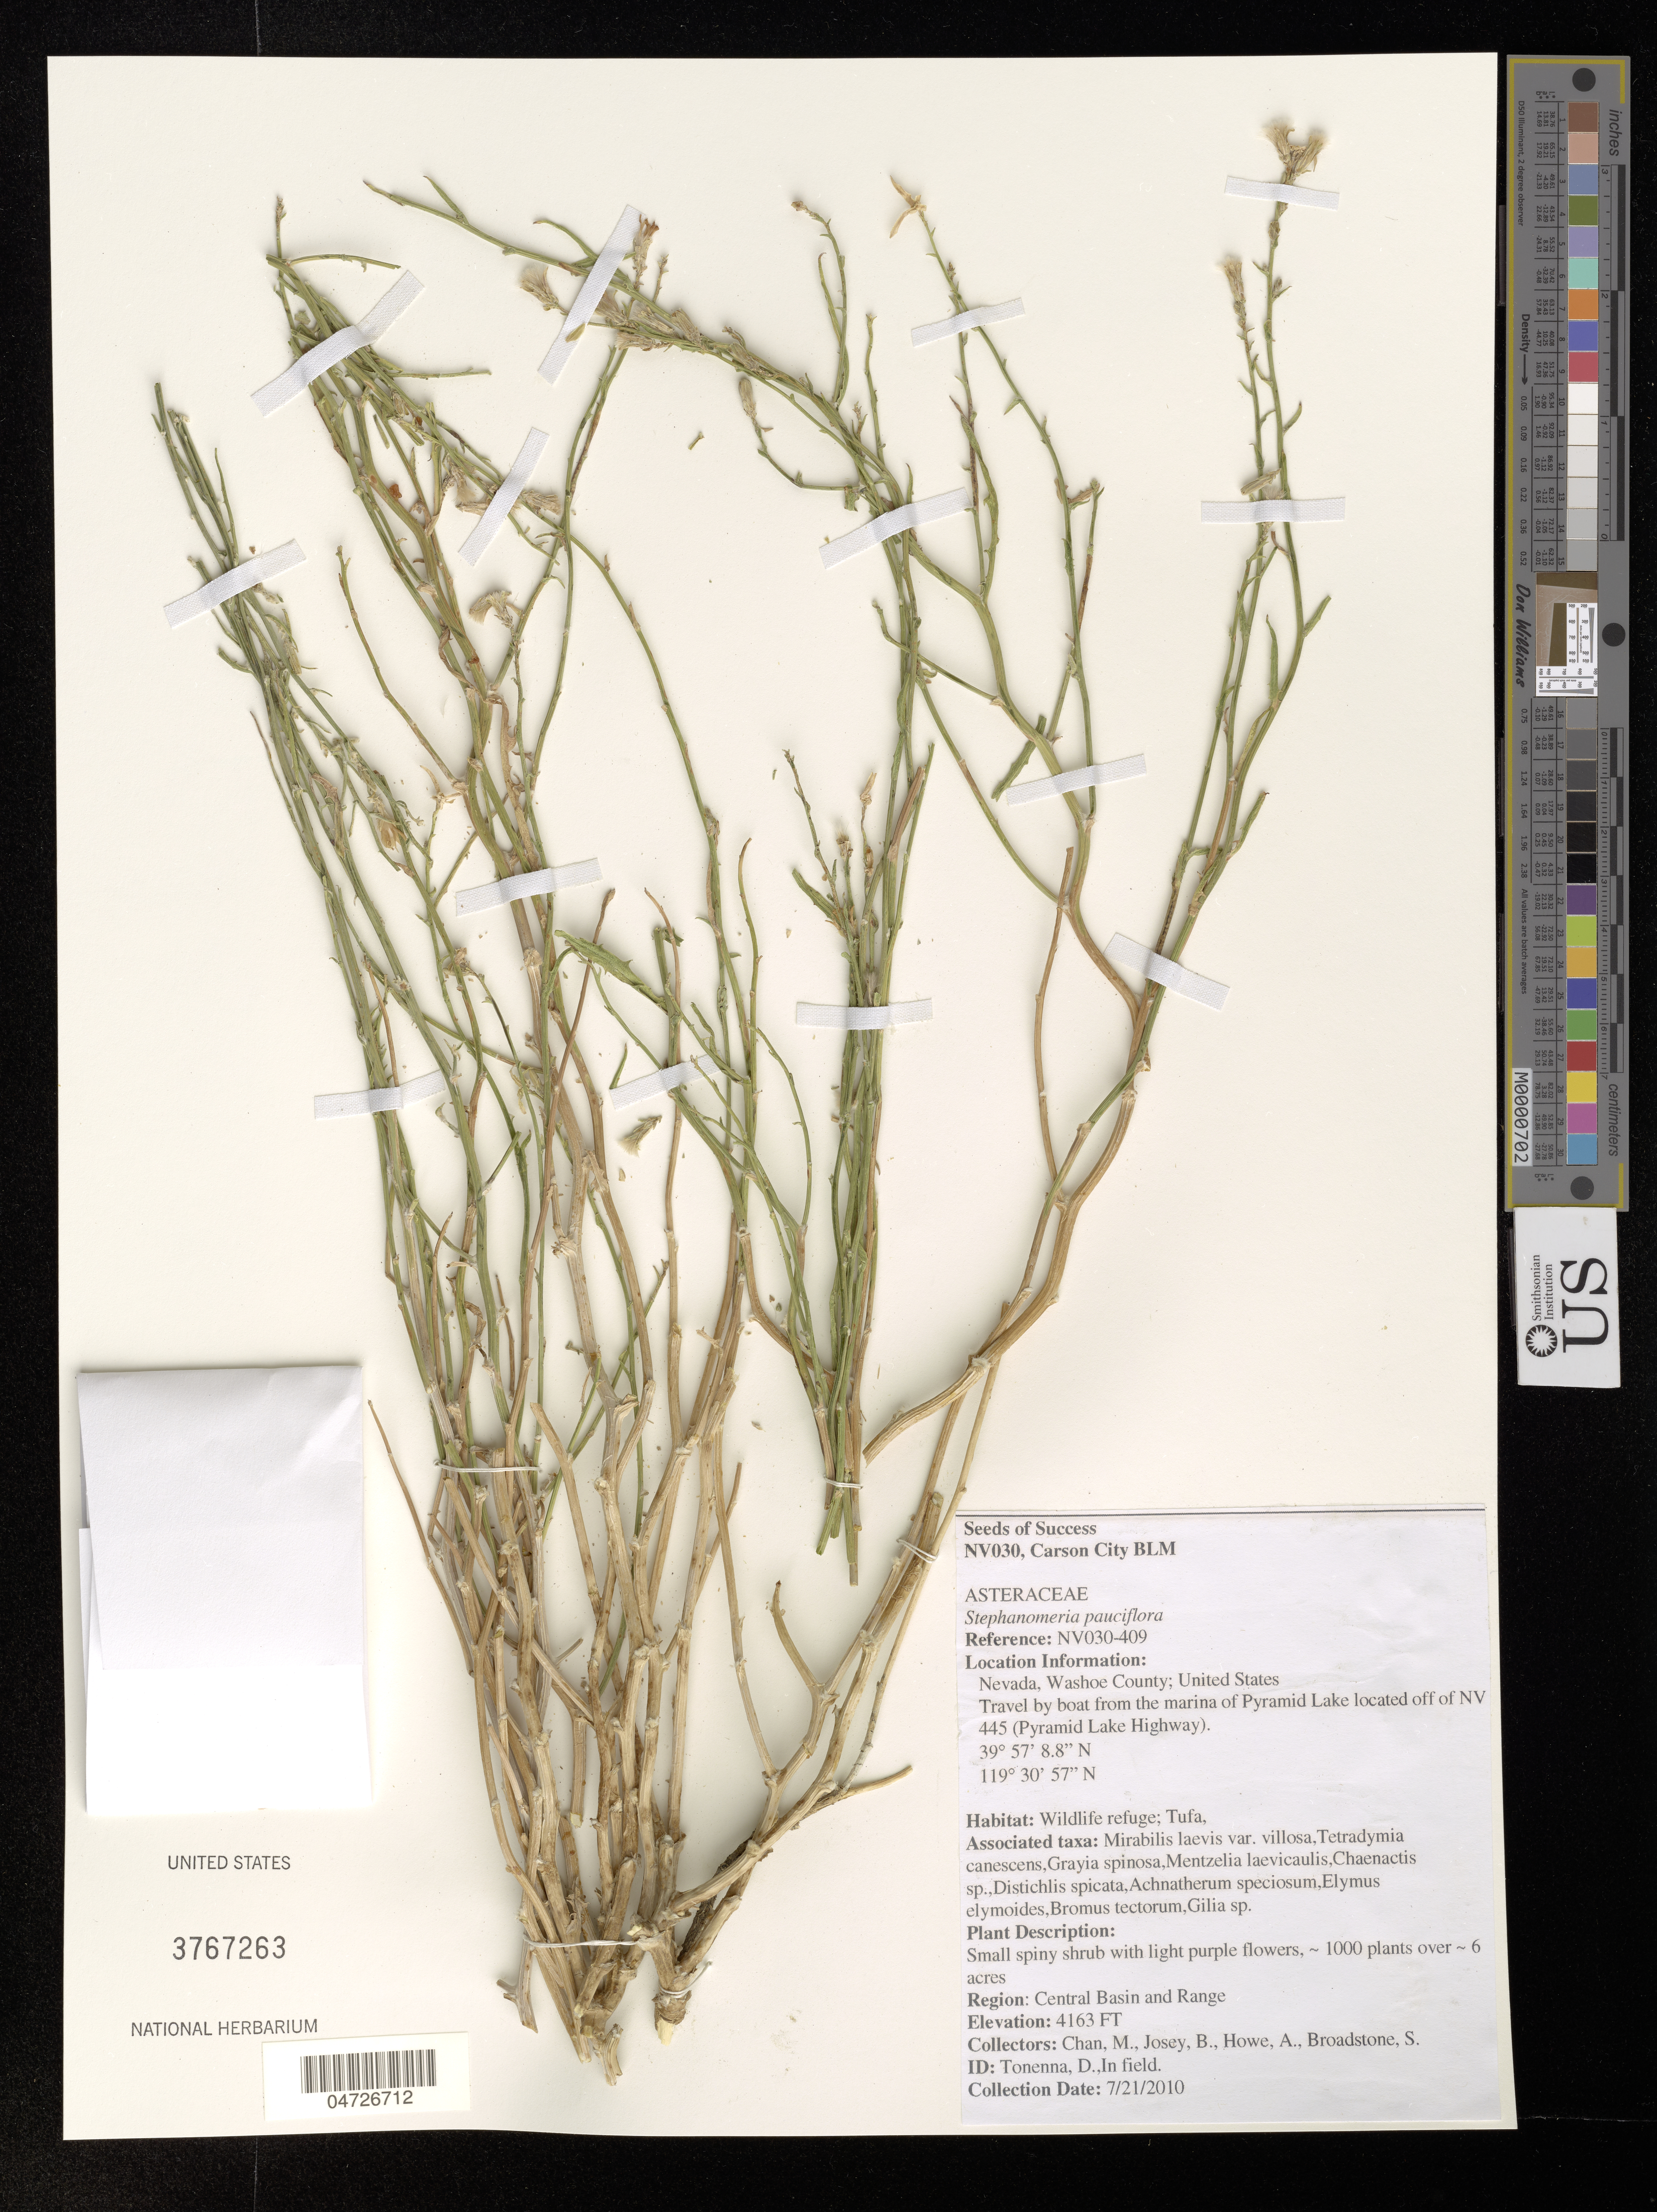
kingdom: Plantae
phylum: Tracheophyta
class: Magnoliopsida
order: Asterales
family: Asteraceae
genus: Stephanomeria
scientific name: Stephanomeria pauciflora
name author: (Torr.) A. Nelson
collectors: M. Chan, B. Josey, A. Howe & S. Broadstone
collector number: NV030-409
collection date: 2010-07-21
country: United States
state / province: Nevada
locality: Washoe County. Travel by boat from the marina of Pyramid Lake located off of NV 445 (Pyramid Lake Highway).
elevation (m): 1269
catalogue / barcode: US 3767263